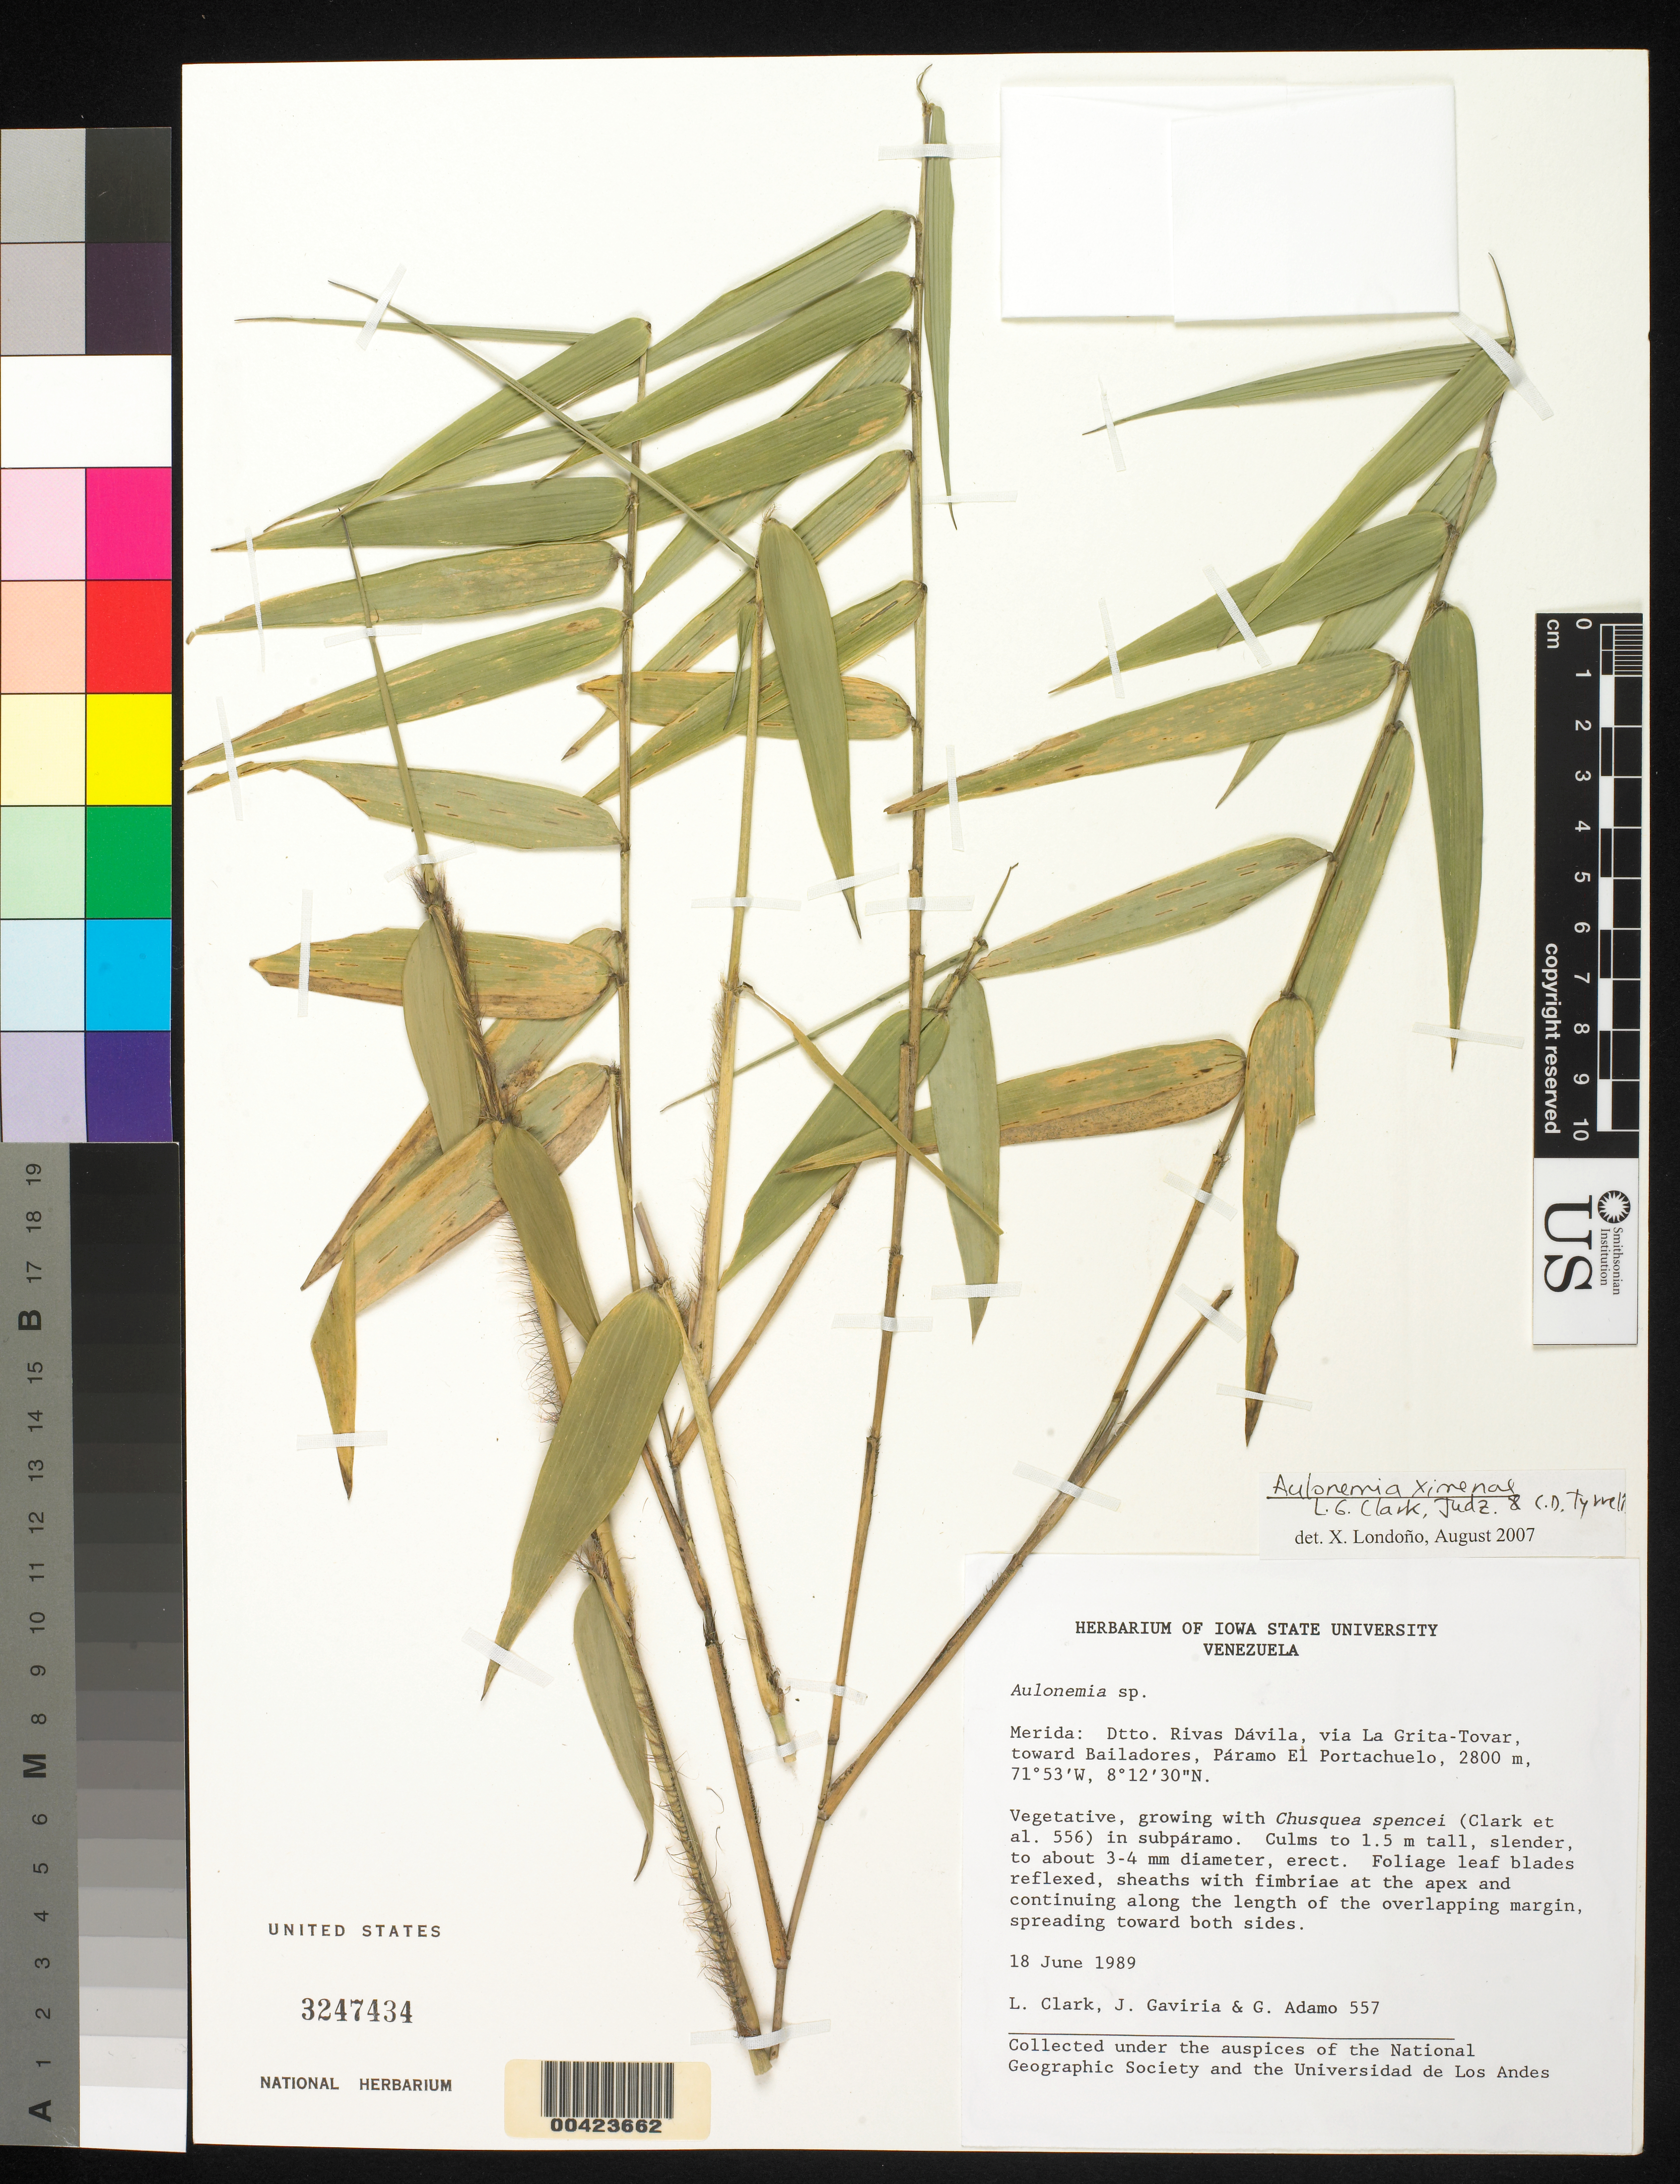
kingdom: Plantae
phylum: Tracheophyta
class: Liliopsida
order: Poales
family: Poaceae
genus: Aulonemia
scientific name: Aulonemia ximenae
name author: L.G. Clark et al.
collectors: L. G. Clark, J. Gaviria & G. Adamo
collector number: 557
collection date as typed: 18 Jun 1989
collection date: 1989-06-18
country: Venezuela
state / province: Mérida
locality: Bailadores, toward, via La Grita - Tovar; towards Bailadores Paramo El Portachuelo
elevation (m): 2800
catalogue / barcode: US 3247434